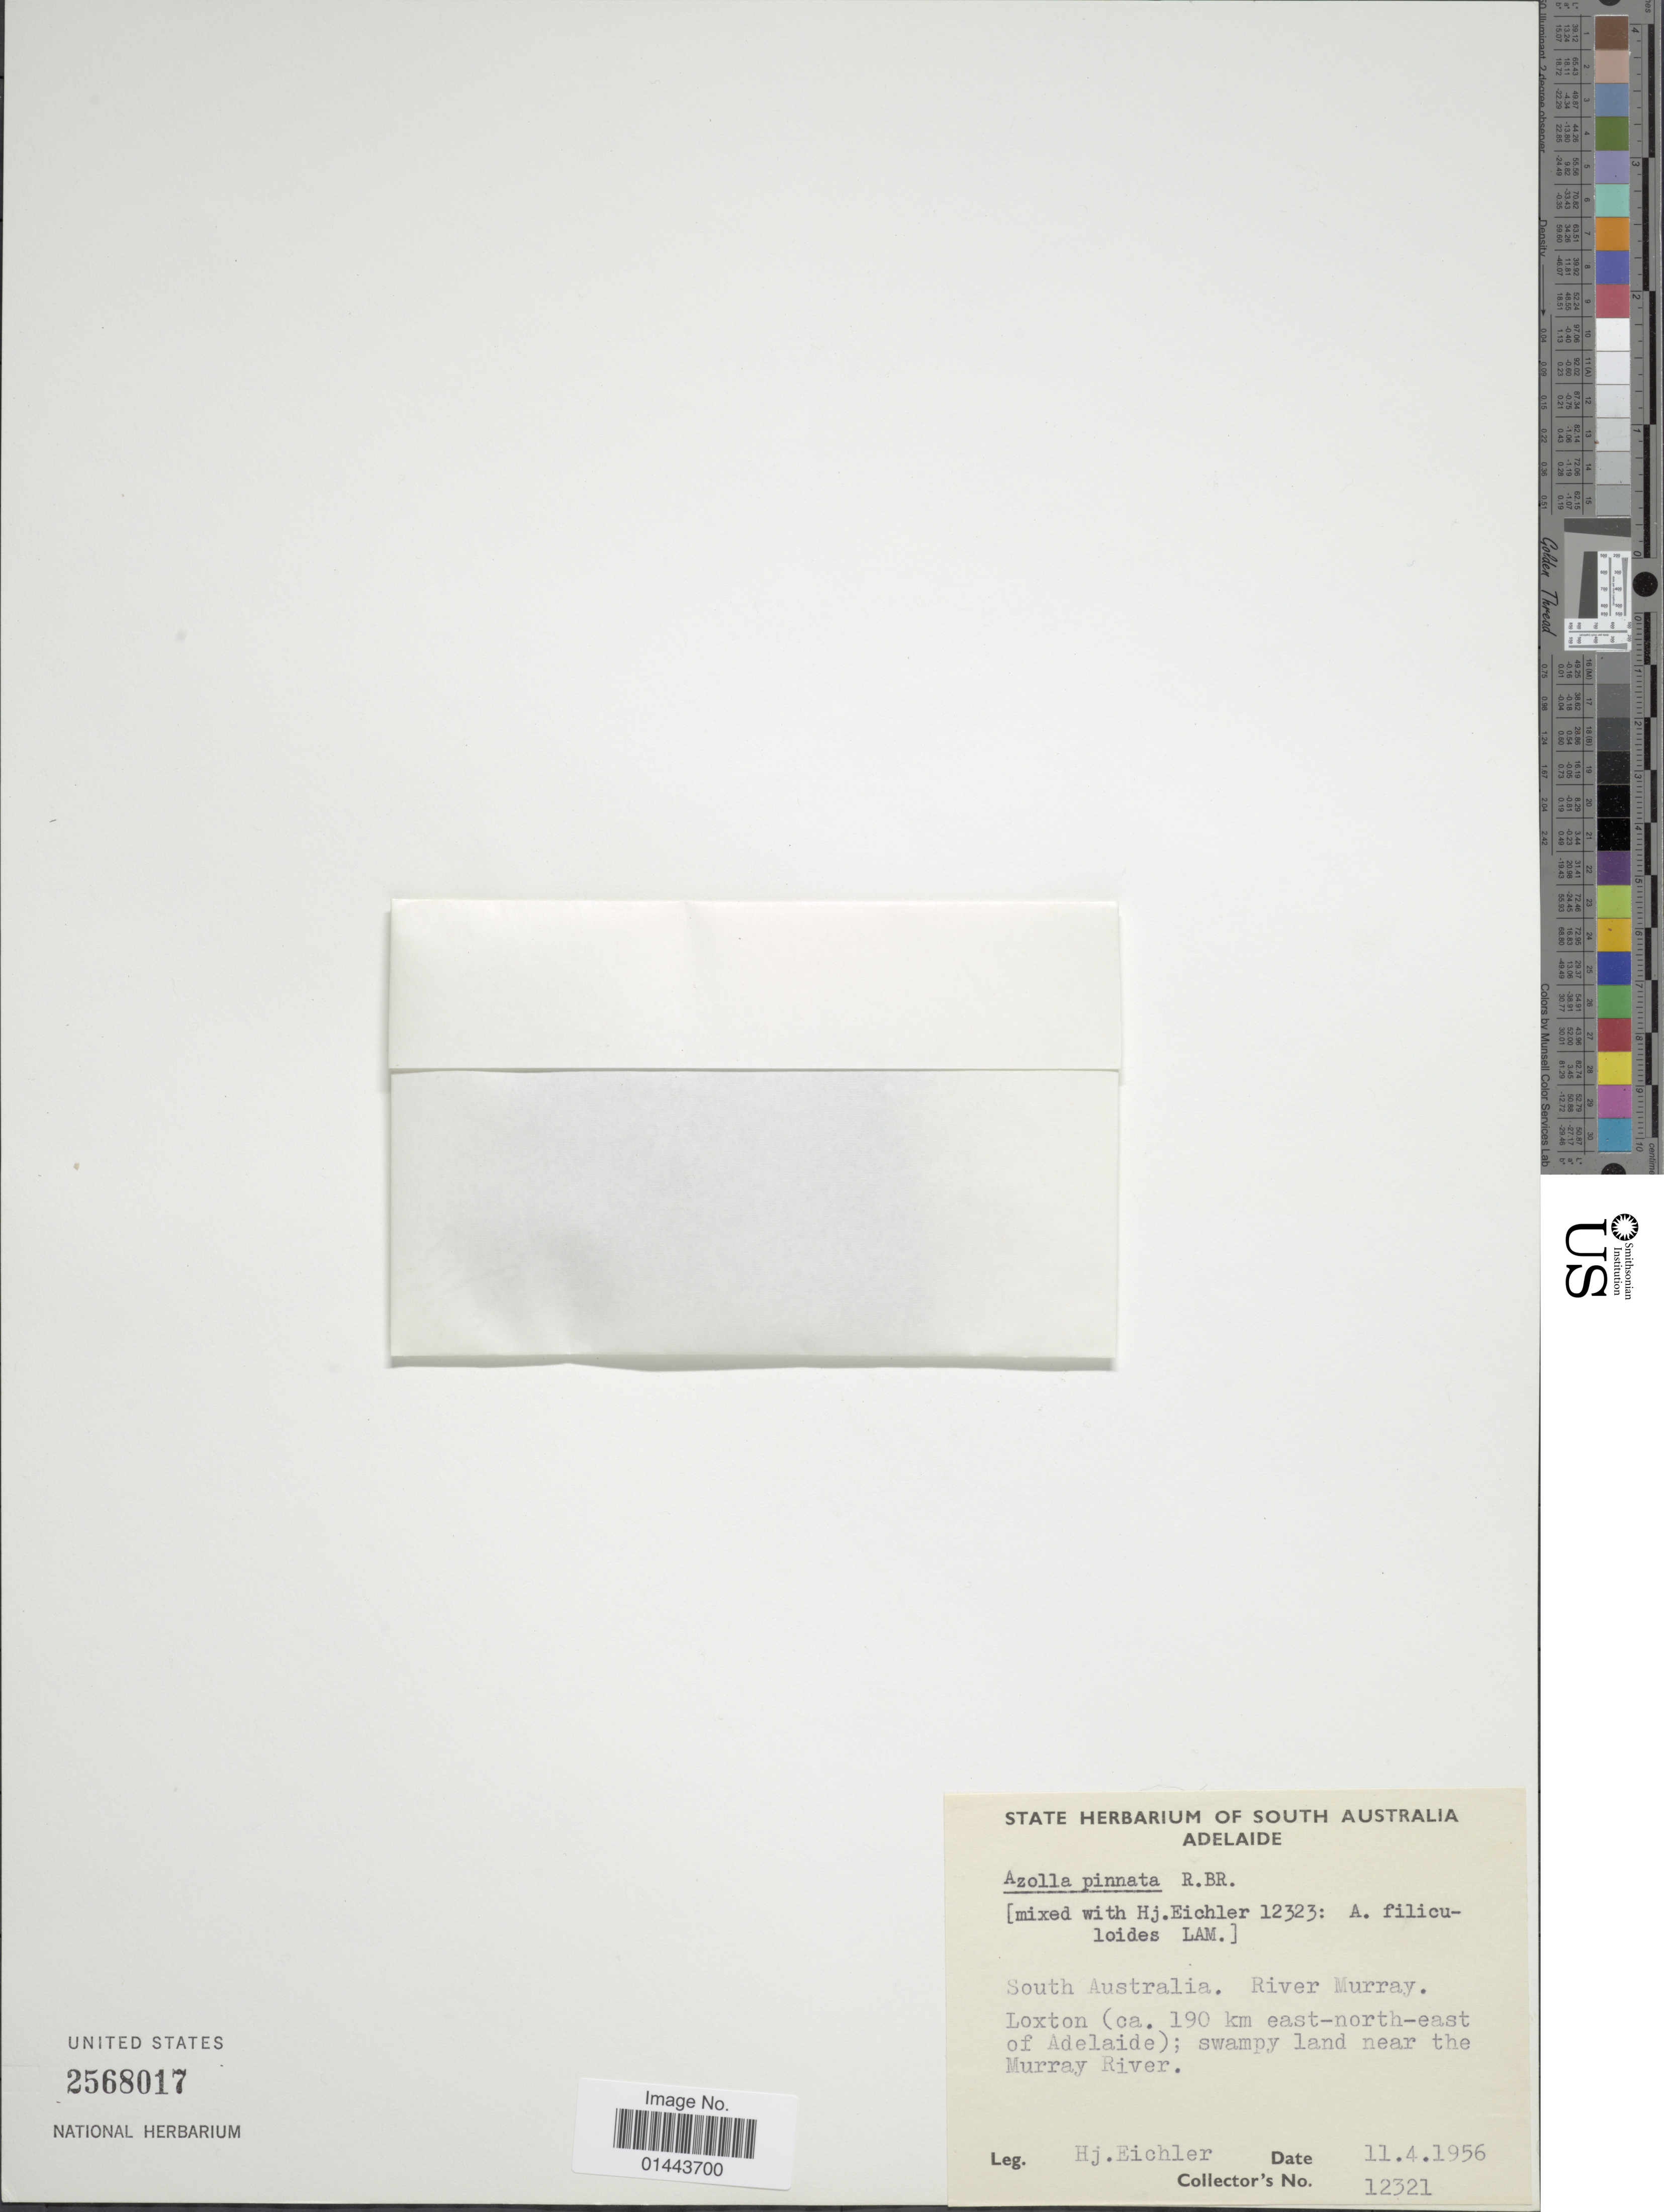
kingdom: Plantae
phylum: Tracheophyta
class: Polypodiopsida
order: Salviniales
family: Salviniaceae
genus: Azolla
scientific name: Azolla pinnata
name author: R. Br.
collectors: H. Eichler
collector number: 12321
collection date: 1956-04-11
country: Australia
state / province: South Australia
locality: River Murray, Loxton (ca. 190 km east-north-east of Adelaide); swampy land near the Murray River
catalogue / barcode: US 2568017